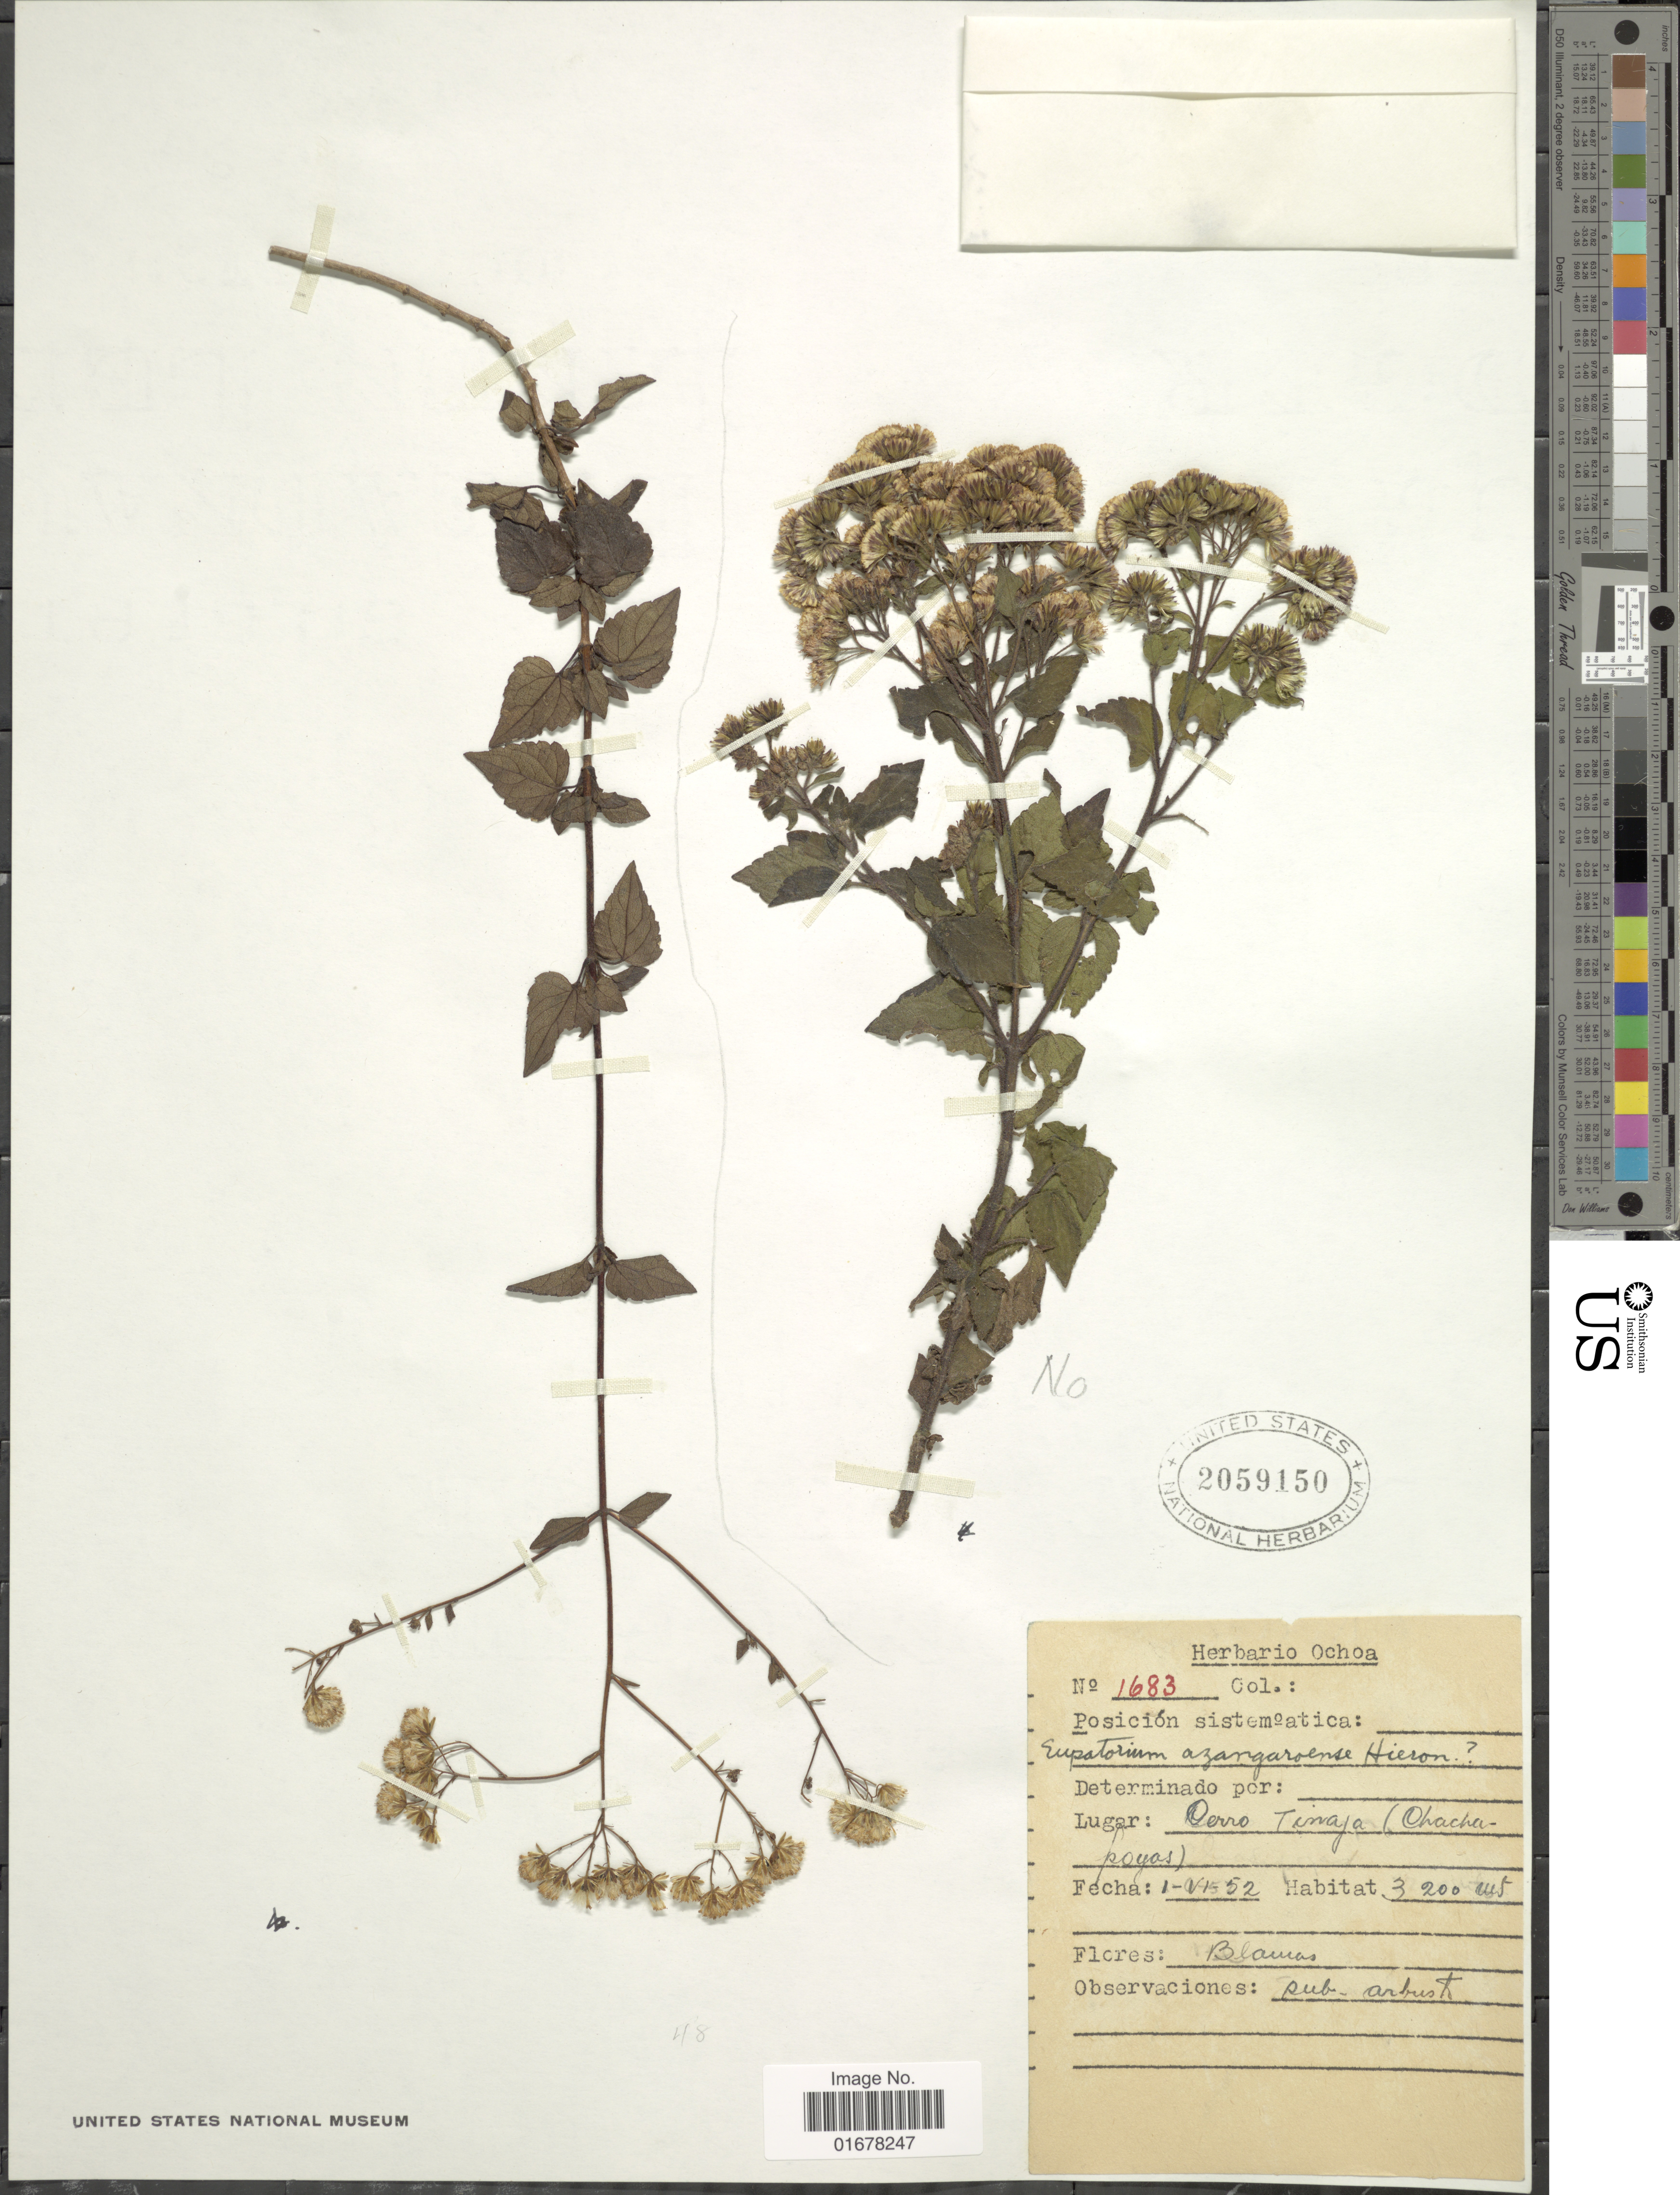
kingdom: Plantae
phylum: Tracheophyta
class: Magnoliopsida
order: Asterales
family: Asteraceae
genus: Ageratina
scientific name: Ageratina choricephaloides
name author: (B.L. Rob.) R.M. King & H. Rob.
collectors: ex herb. Ochoa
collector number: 1683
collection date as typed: Transcribed d/m/y: 1/6/52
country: Peru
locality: Cerro Tinaja (Chachapoyas)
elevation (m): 3200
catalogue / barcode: US 2059150